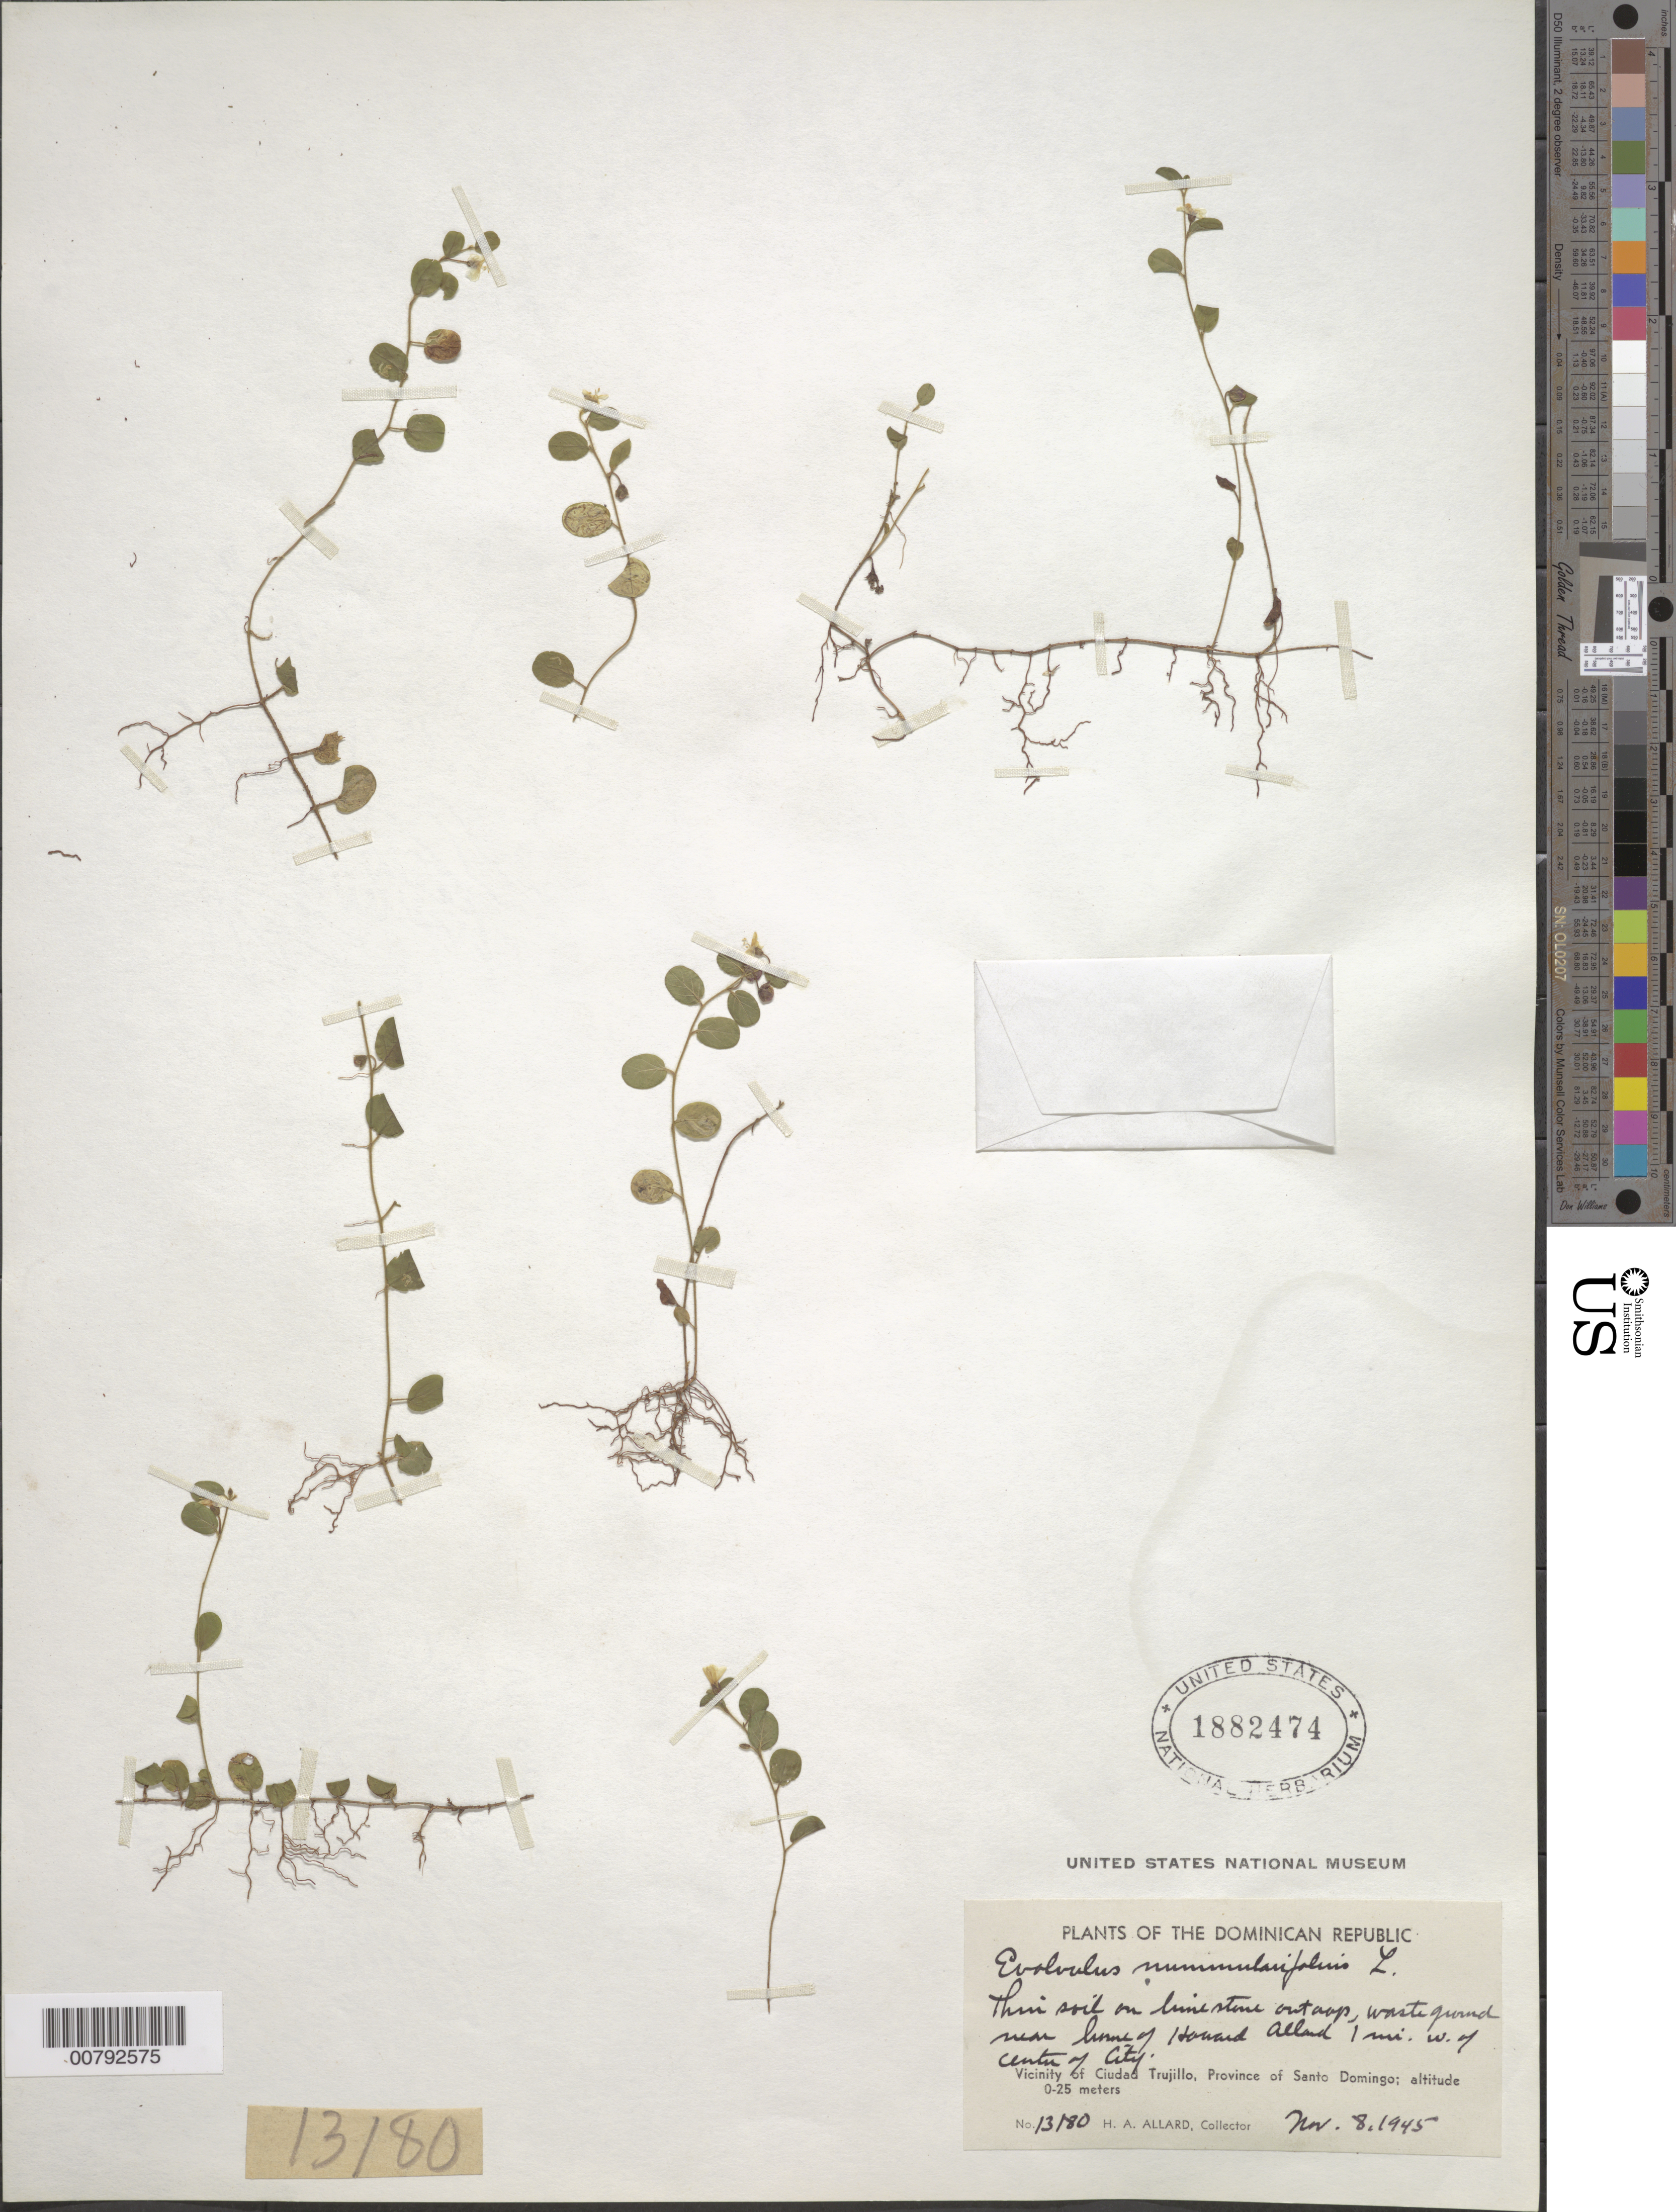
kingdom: Plantae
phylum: Tracheophyta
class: Magnoliopsida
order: Solanales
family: Convolvulaceae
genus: Evolvulus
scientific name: Evolvulus nummularius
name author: (L.) L.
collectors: H. A. Allard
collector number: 13180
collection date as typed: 08 Nov 1945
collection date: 1945-11-08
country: Dominican Republic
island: Hispaniola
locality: Province of Santo Domingo, vicinity of Ciudad Trujillo, waste ground near house of Howard Allard, 1 mile W of center of city.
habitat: Thin soil on limestone outcrop.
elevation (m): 0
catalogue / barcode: US 1882474